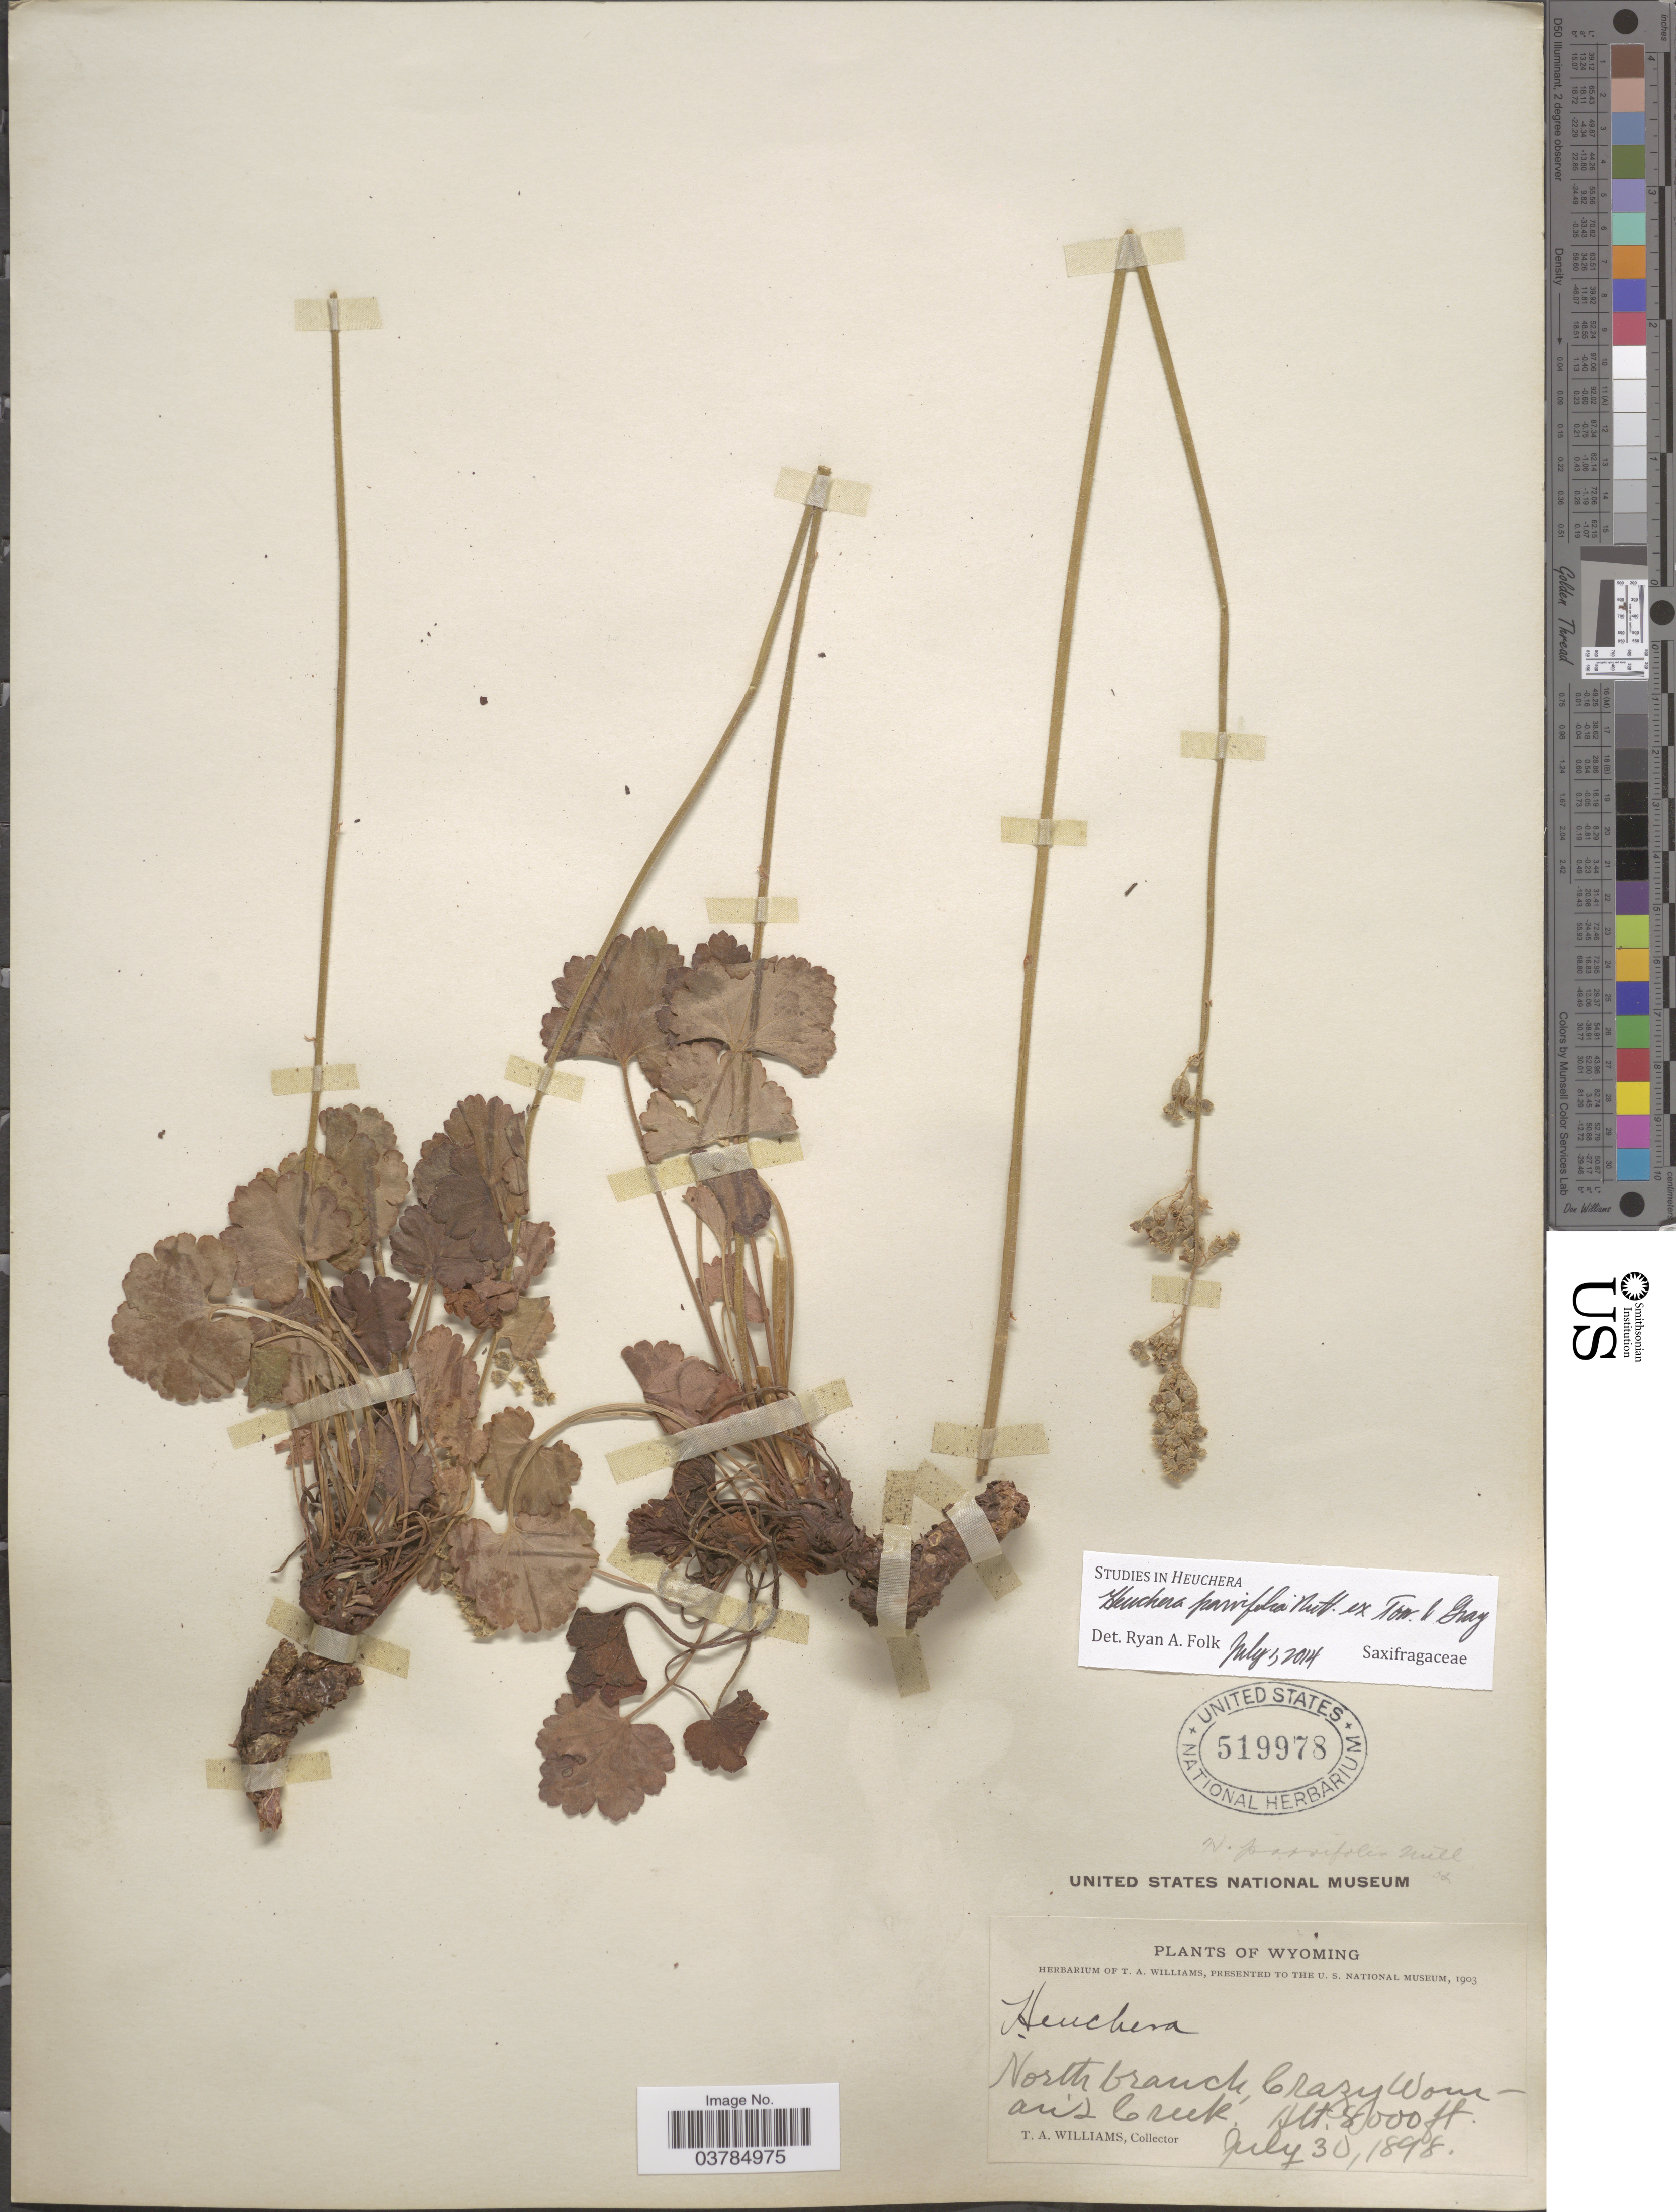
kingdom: Plantae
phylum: Tracheophyta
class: Magnoliopsida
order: Saxifragales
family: Saxifragaceae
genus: Heuchera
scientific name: Heuchera parvifolia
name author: Nutt.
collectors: T. Williams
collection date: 1898-07-30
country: United States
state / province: Wyoming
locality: North branch, Crazy Woman's Creek.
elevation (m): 2438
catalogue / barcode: US 519978